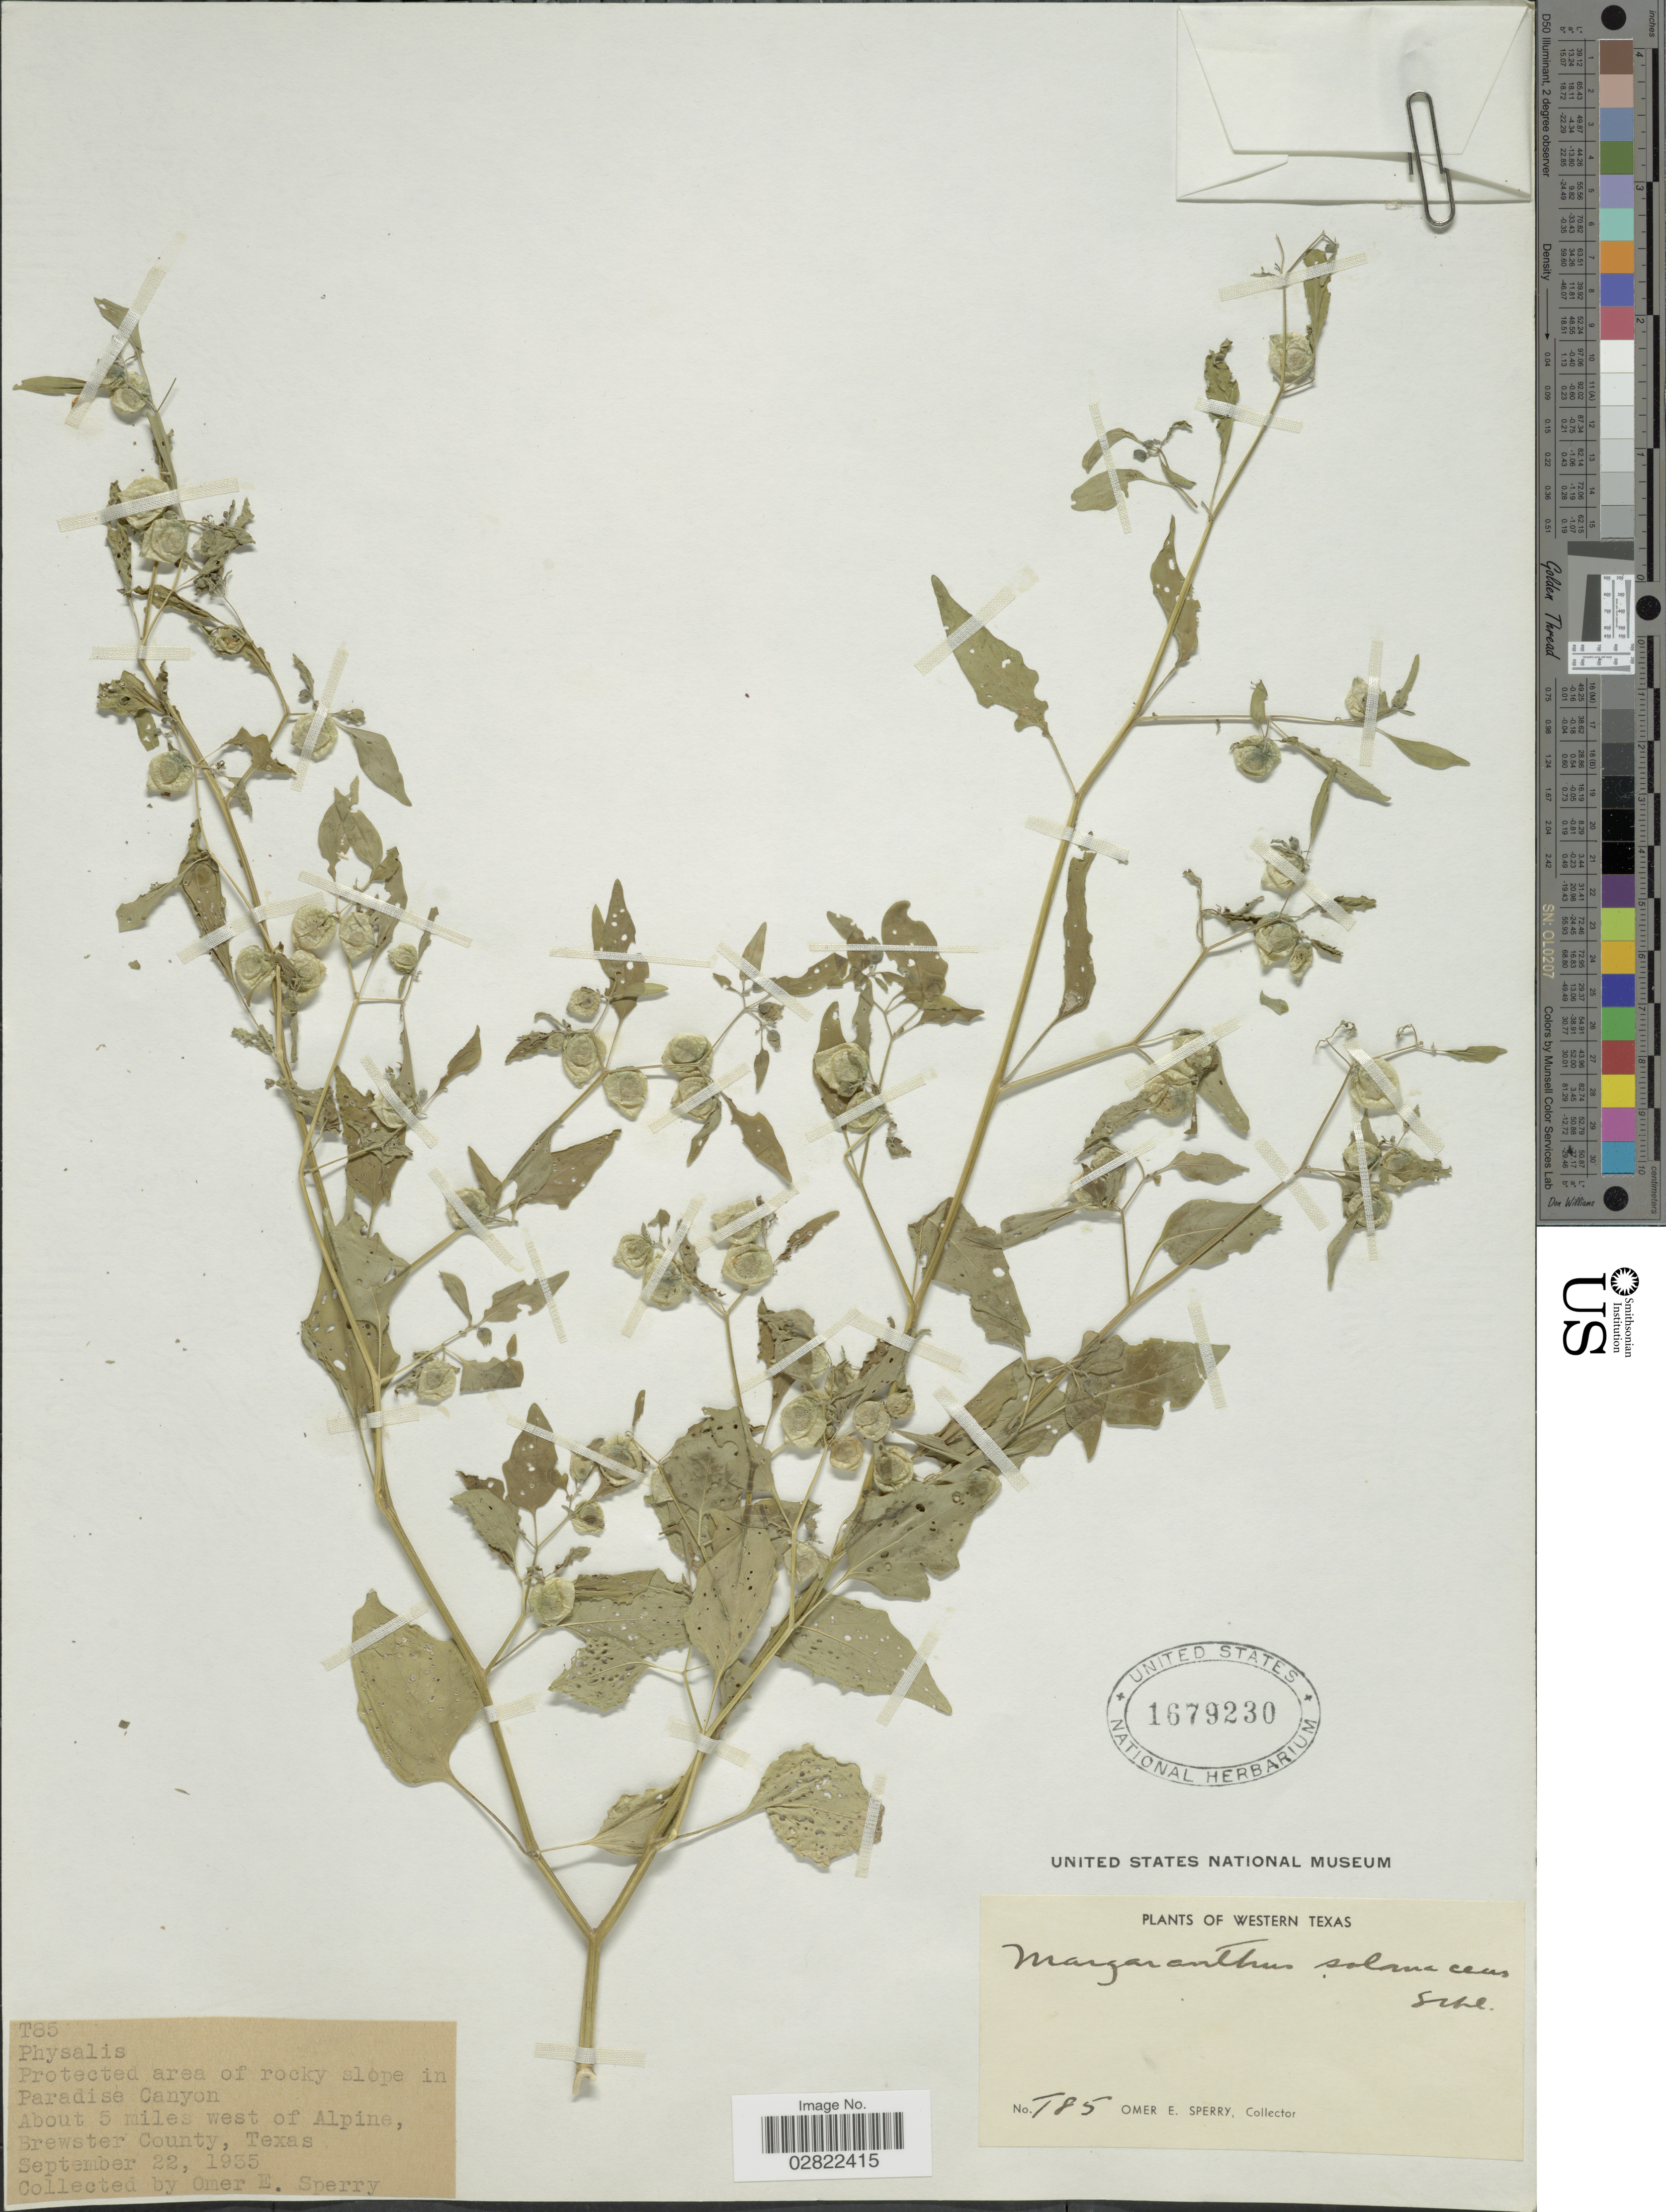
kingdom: Plantae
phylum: Tracheophyta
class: Magnoliopsida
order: Solanales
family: Solanaceae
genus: Margaranthus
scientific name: Margaranthus solanaceus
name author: Schltdl.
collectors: O. E. Sperry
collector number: T85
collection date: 1935-09-22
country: United States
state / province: Texas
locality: Western Texas, Protected area of rocky slope in Paradise Canyon, About 5 miles west of Alpine, Brewster County.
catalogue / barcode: US 1679230